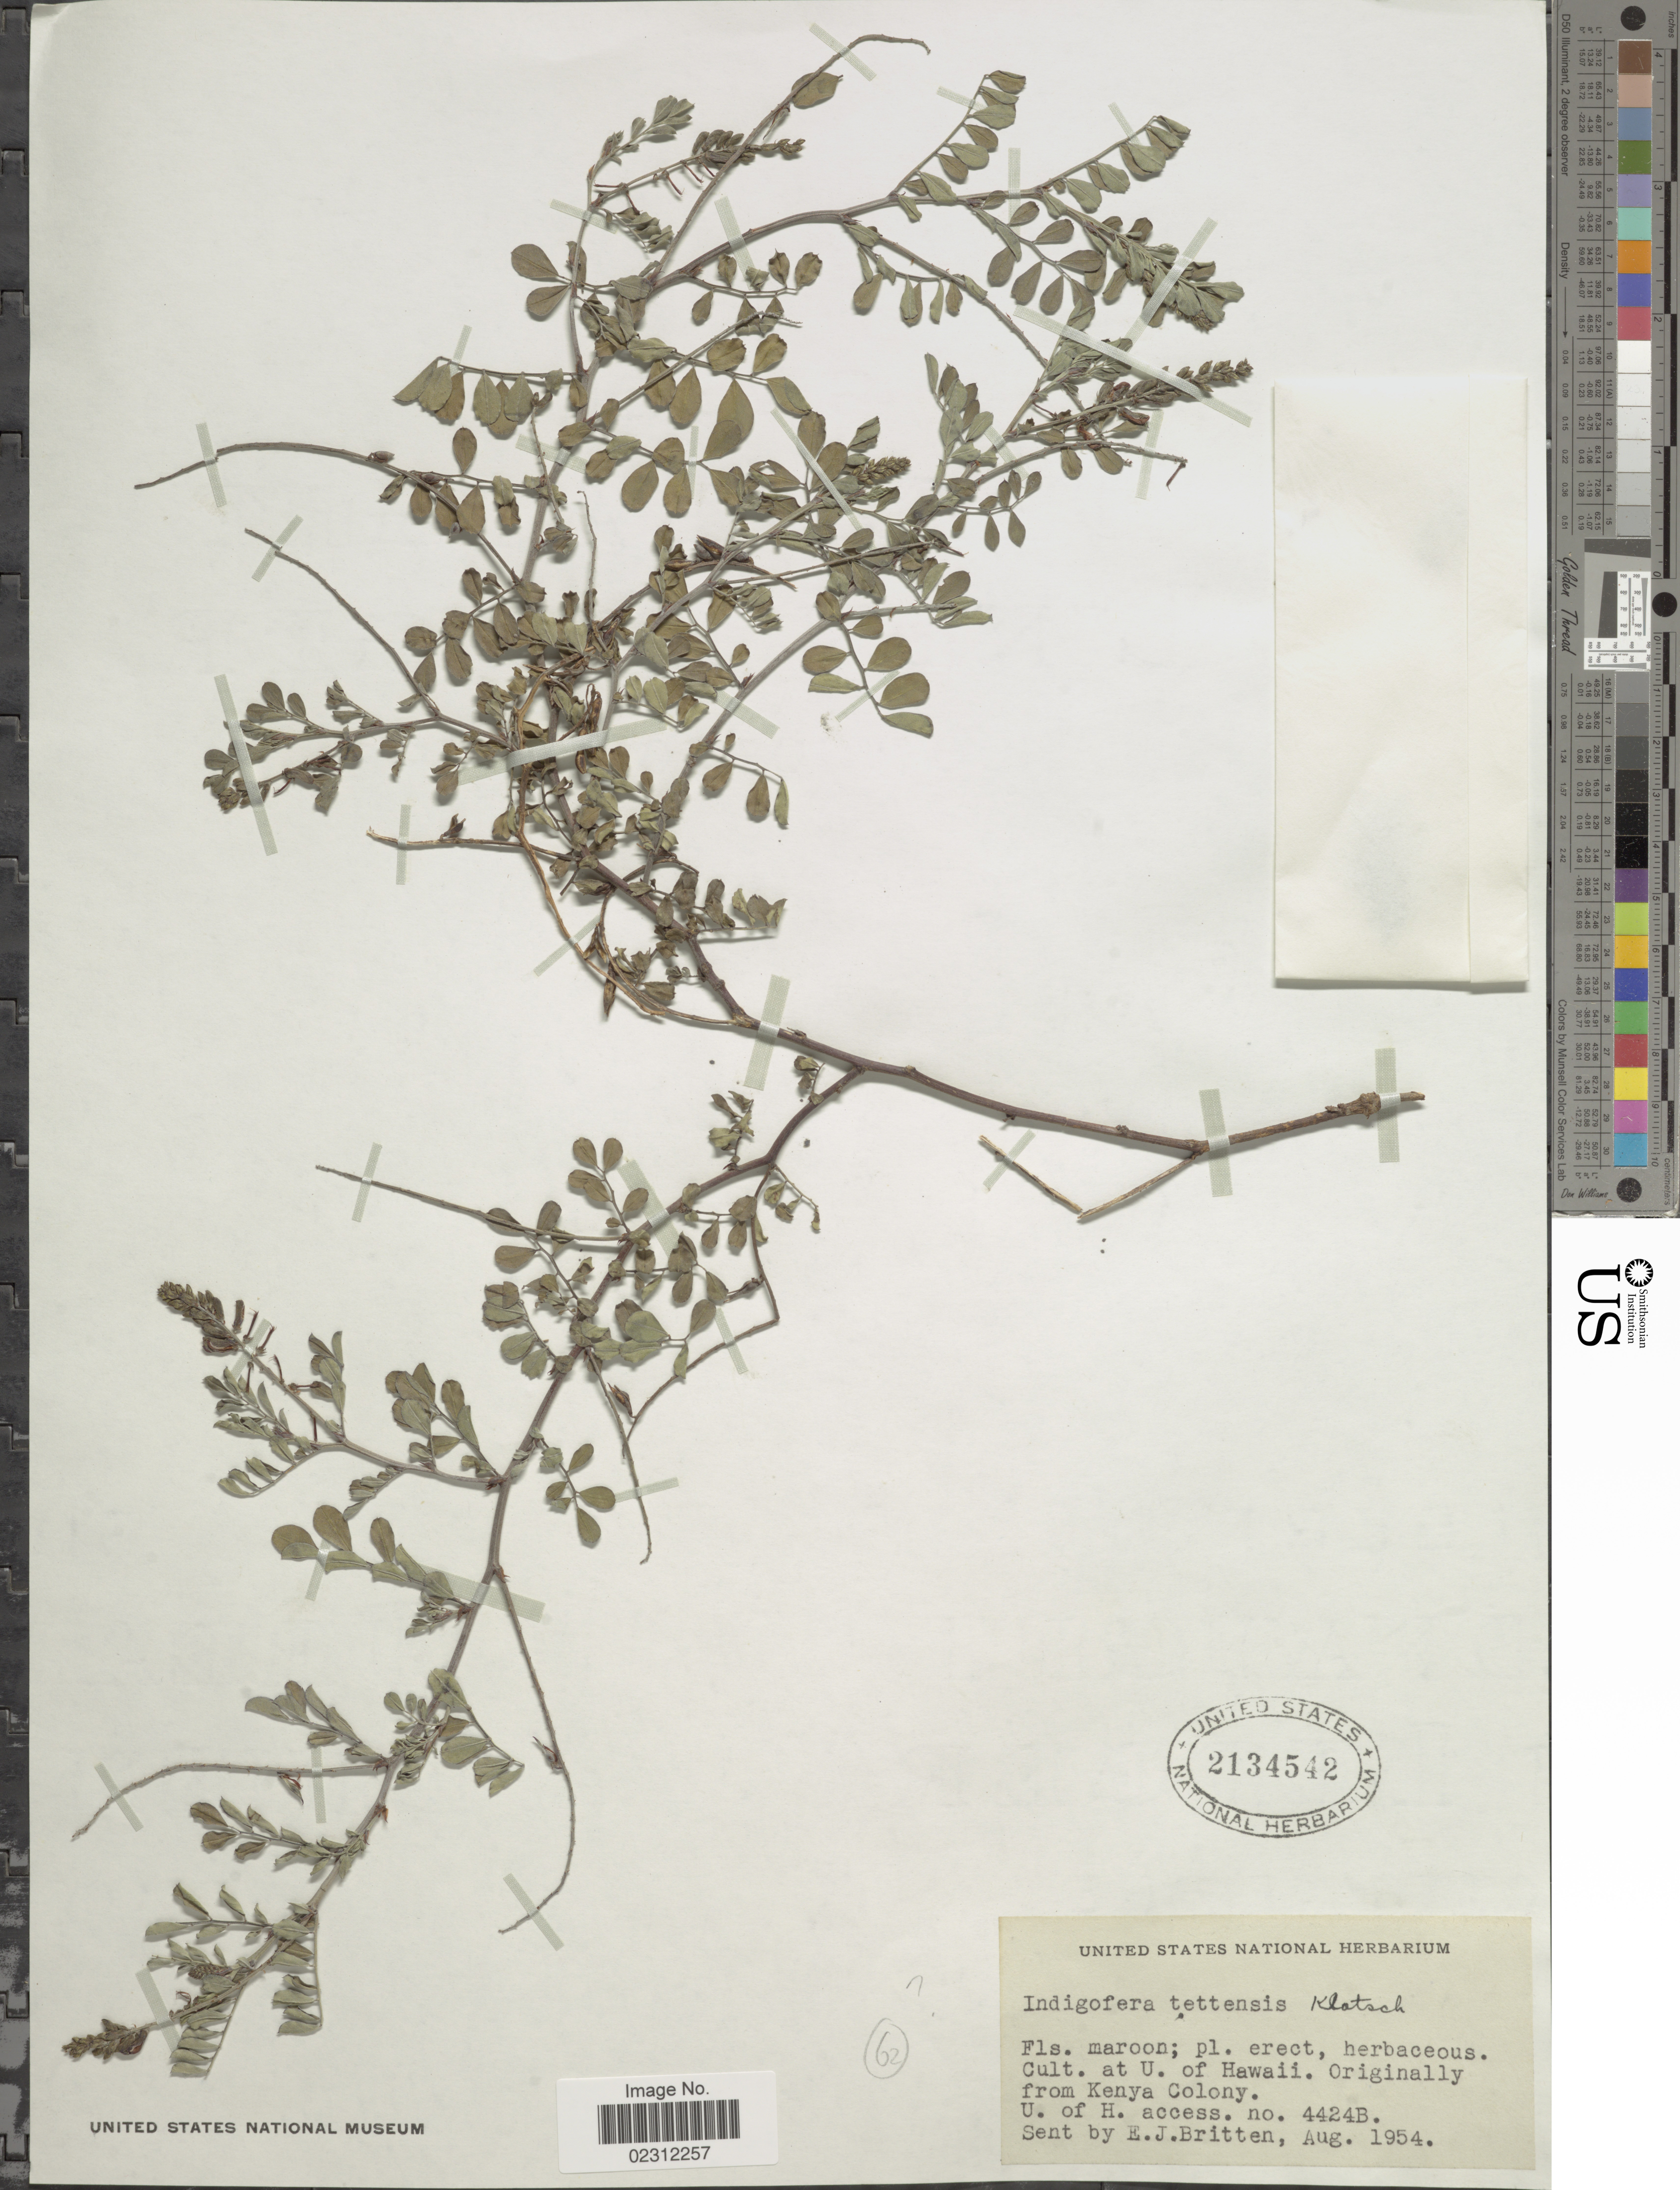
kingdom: Plantae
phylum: Tracheophyta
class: Magnoliopsida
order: Fabales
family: Fabaceae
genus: Indigofera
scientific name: Indigofera tettensis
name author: Klotzsch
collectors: E. Britten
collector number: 4424B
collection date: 1954-08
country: Kenya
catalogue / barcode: US 2134542